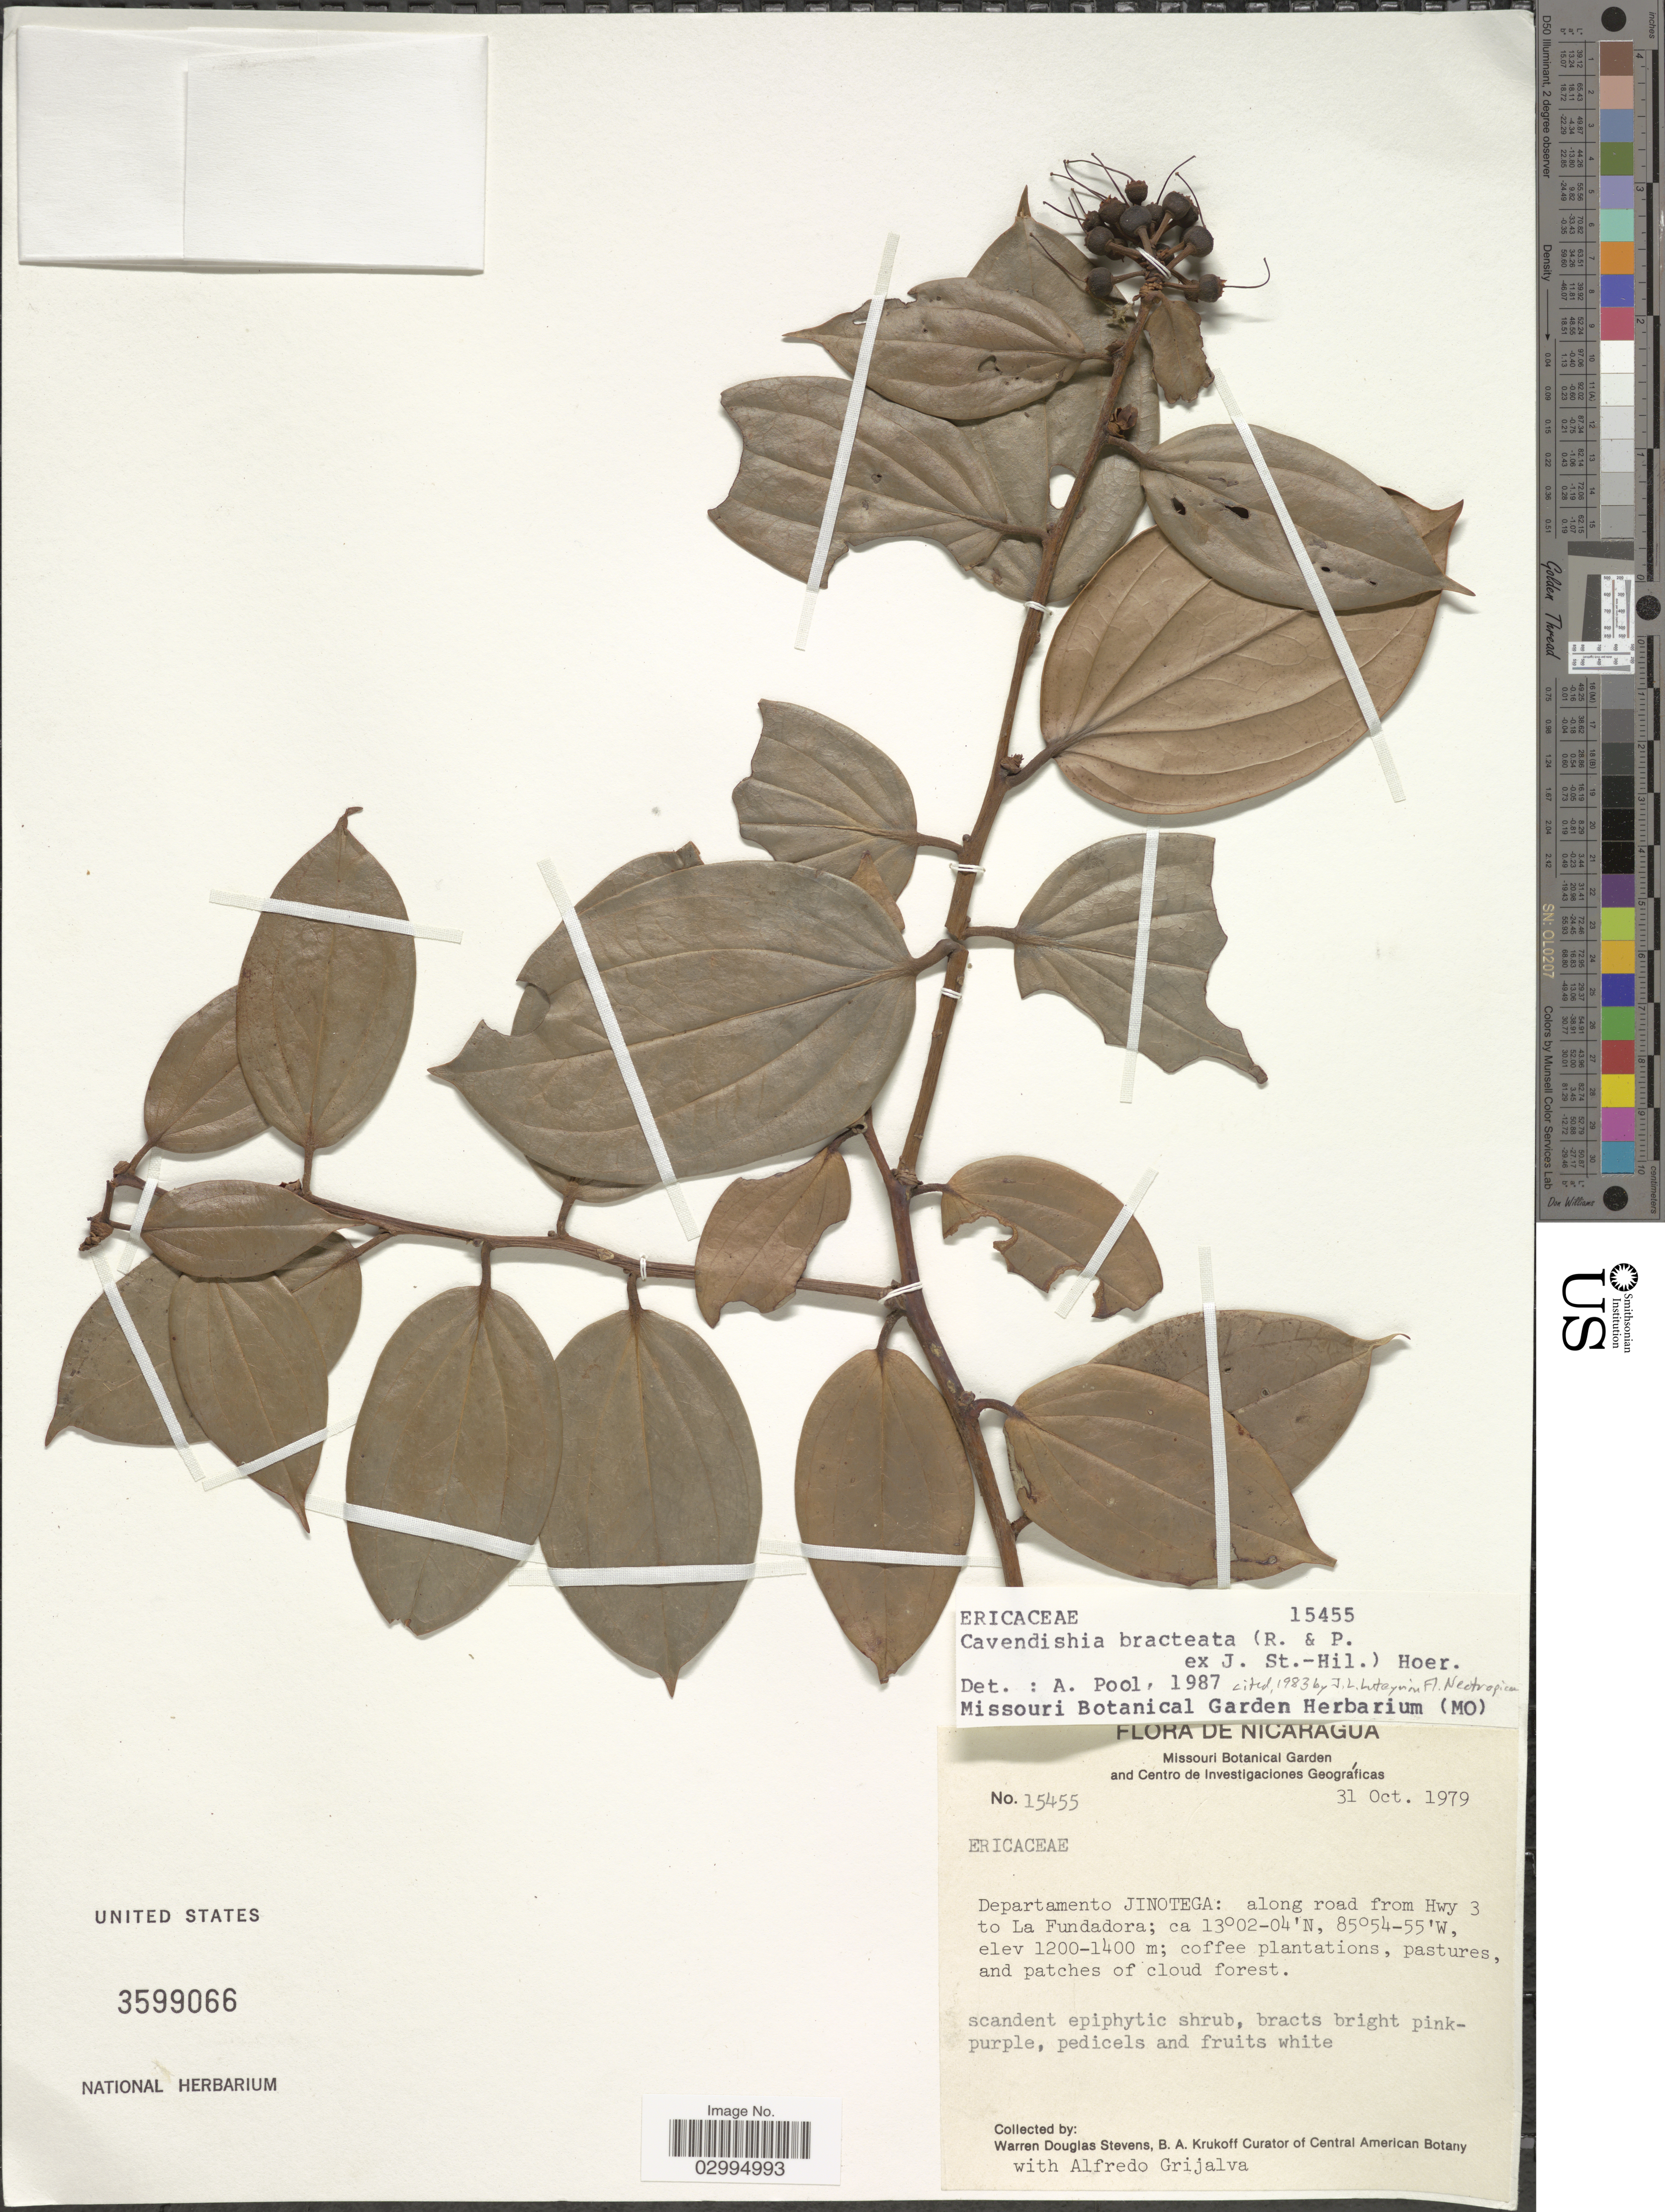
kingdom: Plantae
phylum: Tracheophyta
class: Magnoliopsida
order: Ericales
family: Ericaceae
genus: Cavendishia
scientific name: Cavendishia bracteata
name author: (Ruiz & Pav. ex J. St.-Hil.) Hoerold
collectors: W. D. Stevens & A. Grijalva P.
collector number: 15455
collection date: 1979-10-31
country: Nicaragua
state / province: Jinotega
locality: Departamento Jinotega: along road from Hwy 3 to La Fundadora.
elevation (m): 1200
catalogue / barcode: US 3599066